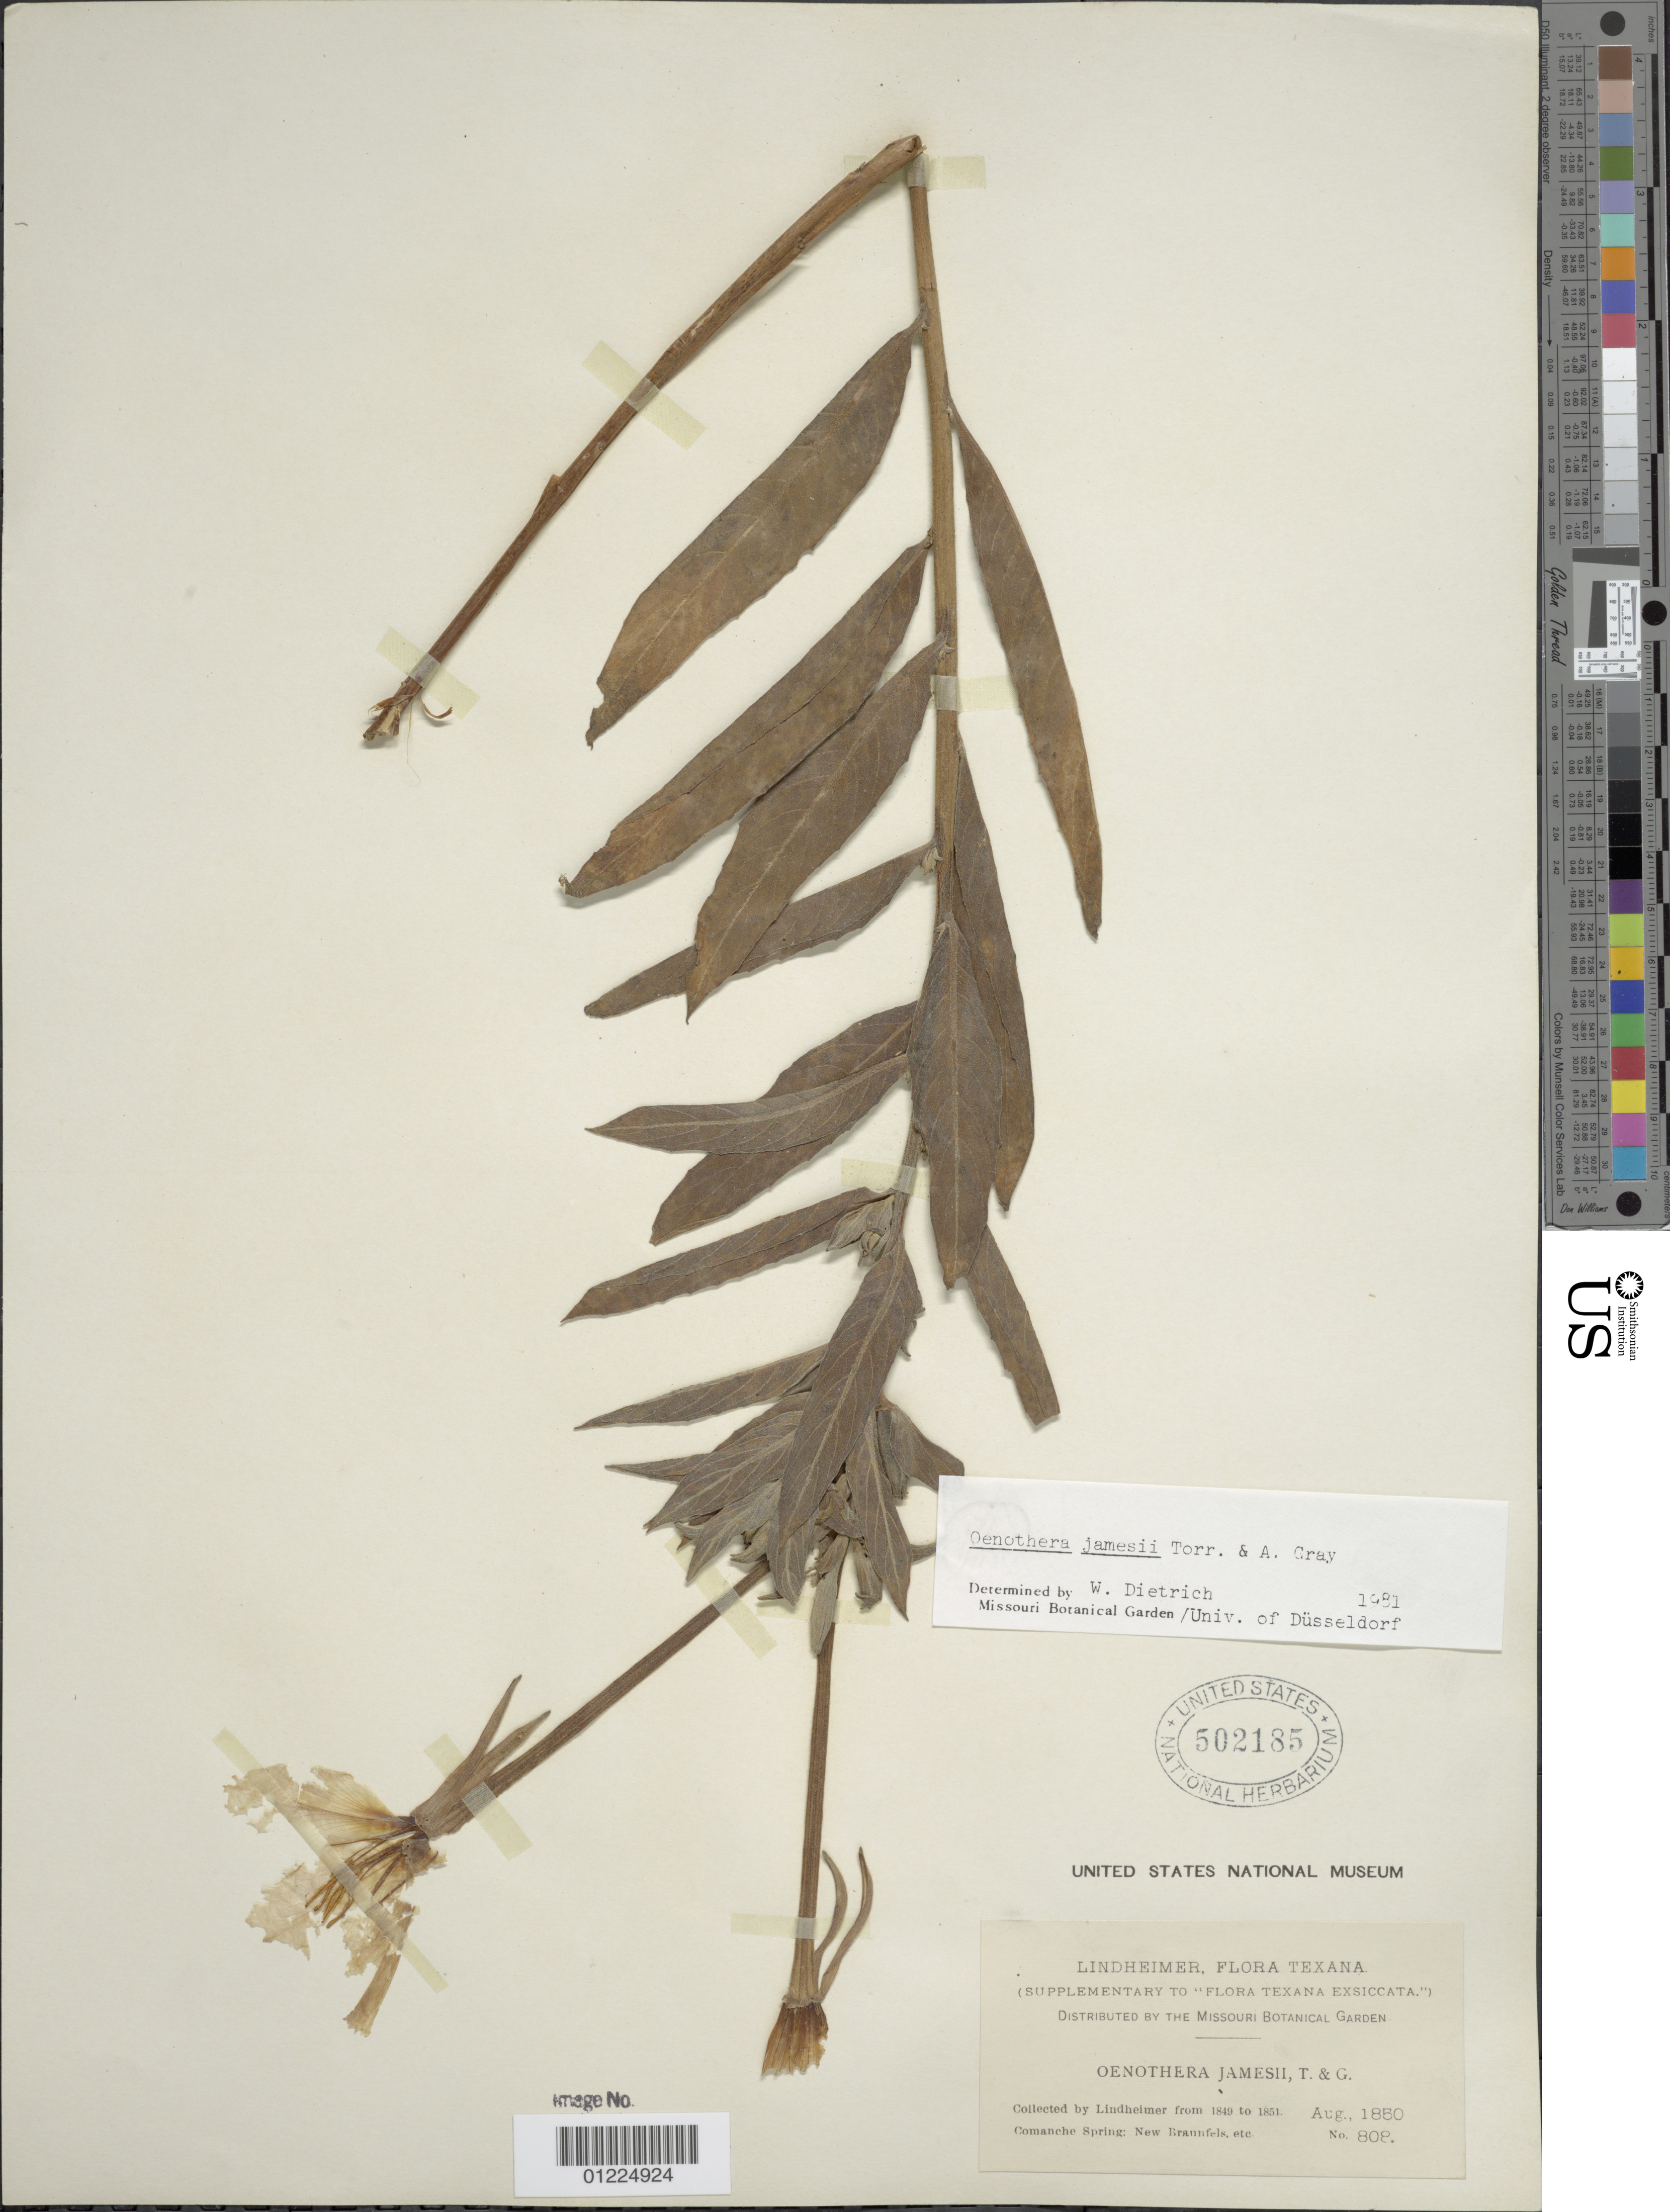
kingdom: Plantae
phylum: Tracheophyta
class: Magnoliopsida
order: Myrtales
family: Onagraceae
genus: Oenothera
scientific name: Oenothera jamesii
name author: Torr. & A. Gray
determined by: Dietrich, W.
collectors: F. J. Lindheimer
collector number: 808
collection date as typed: Aug 1850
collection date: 1850-08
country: United States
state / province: Texas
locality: Comanche Spring; New Braunfels, etc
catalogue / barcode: US 502185